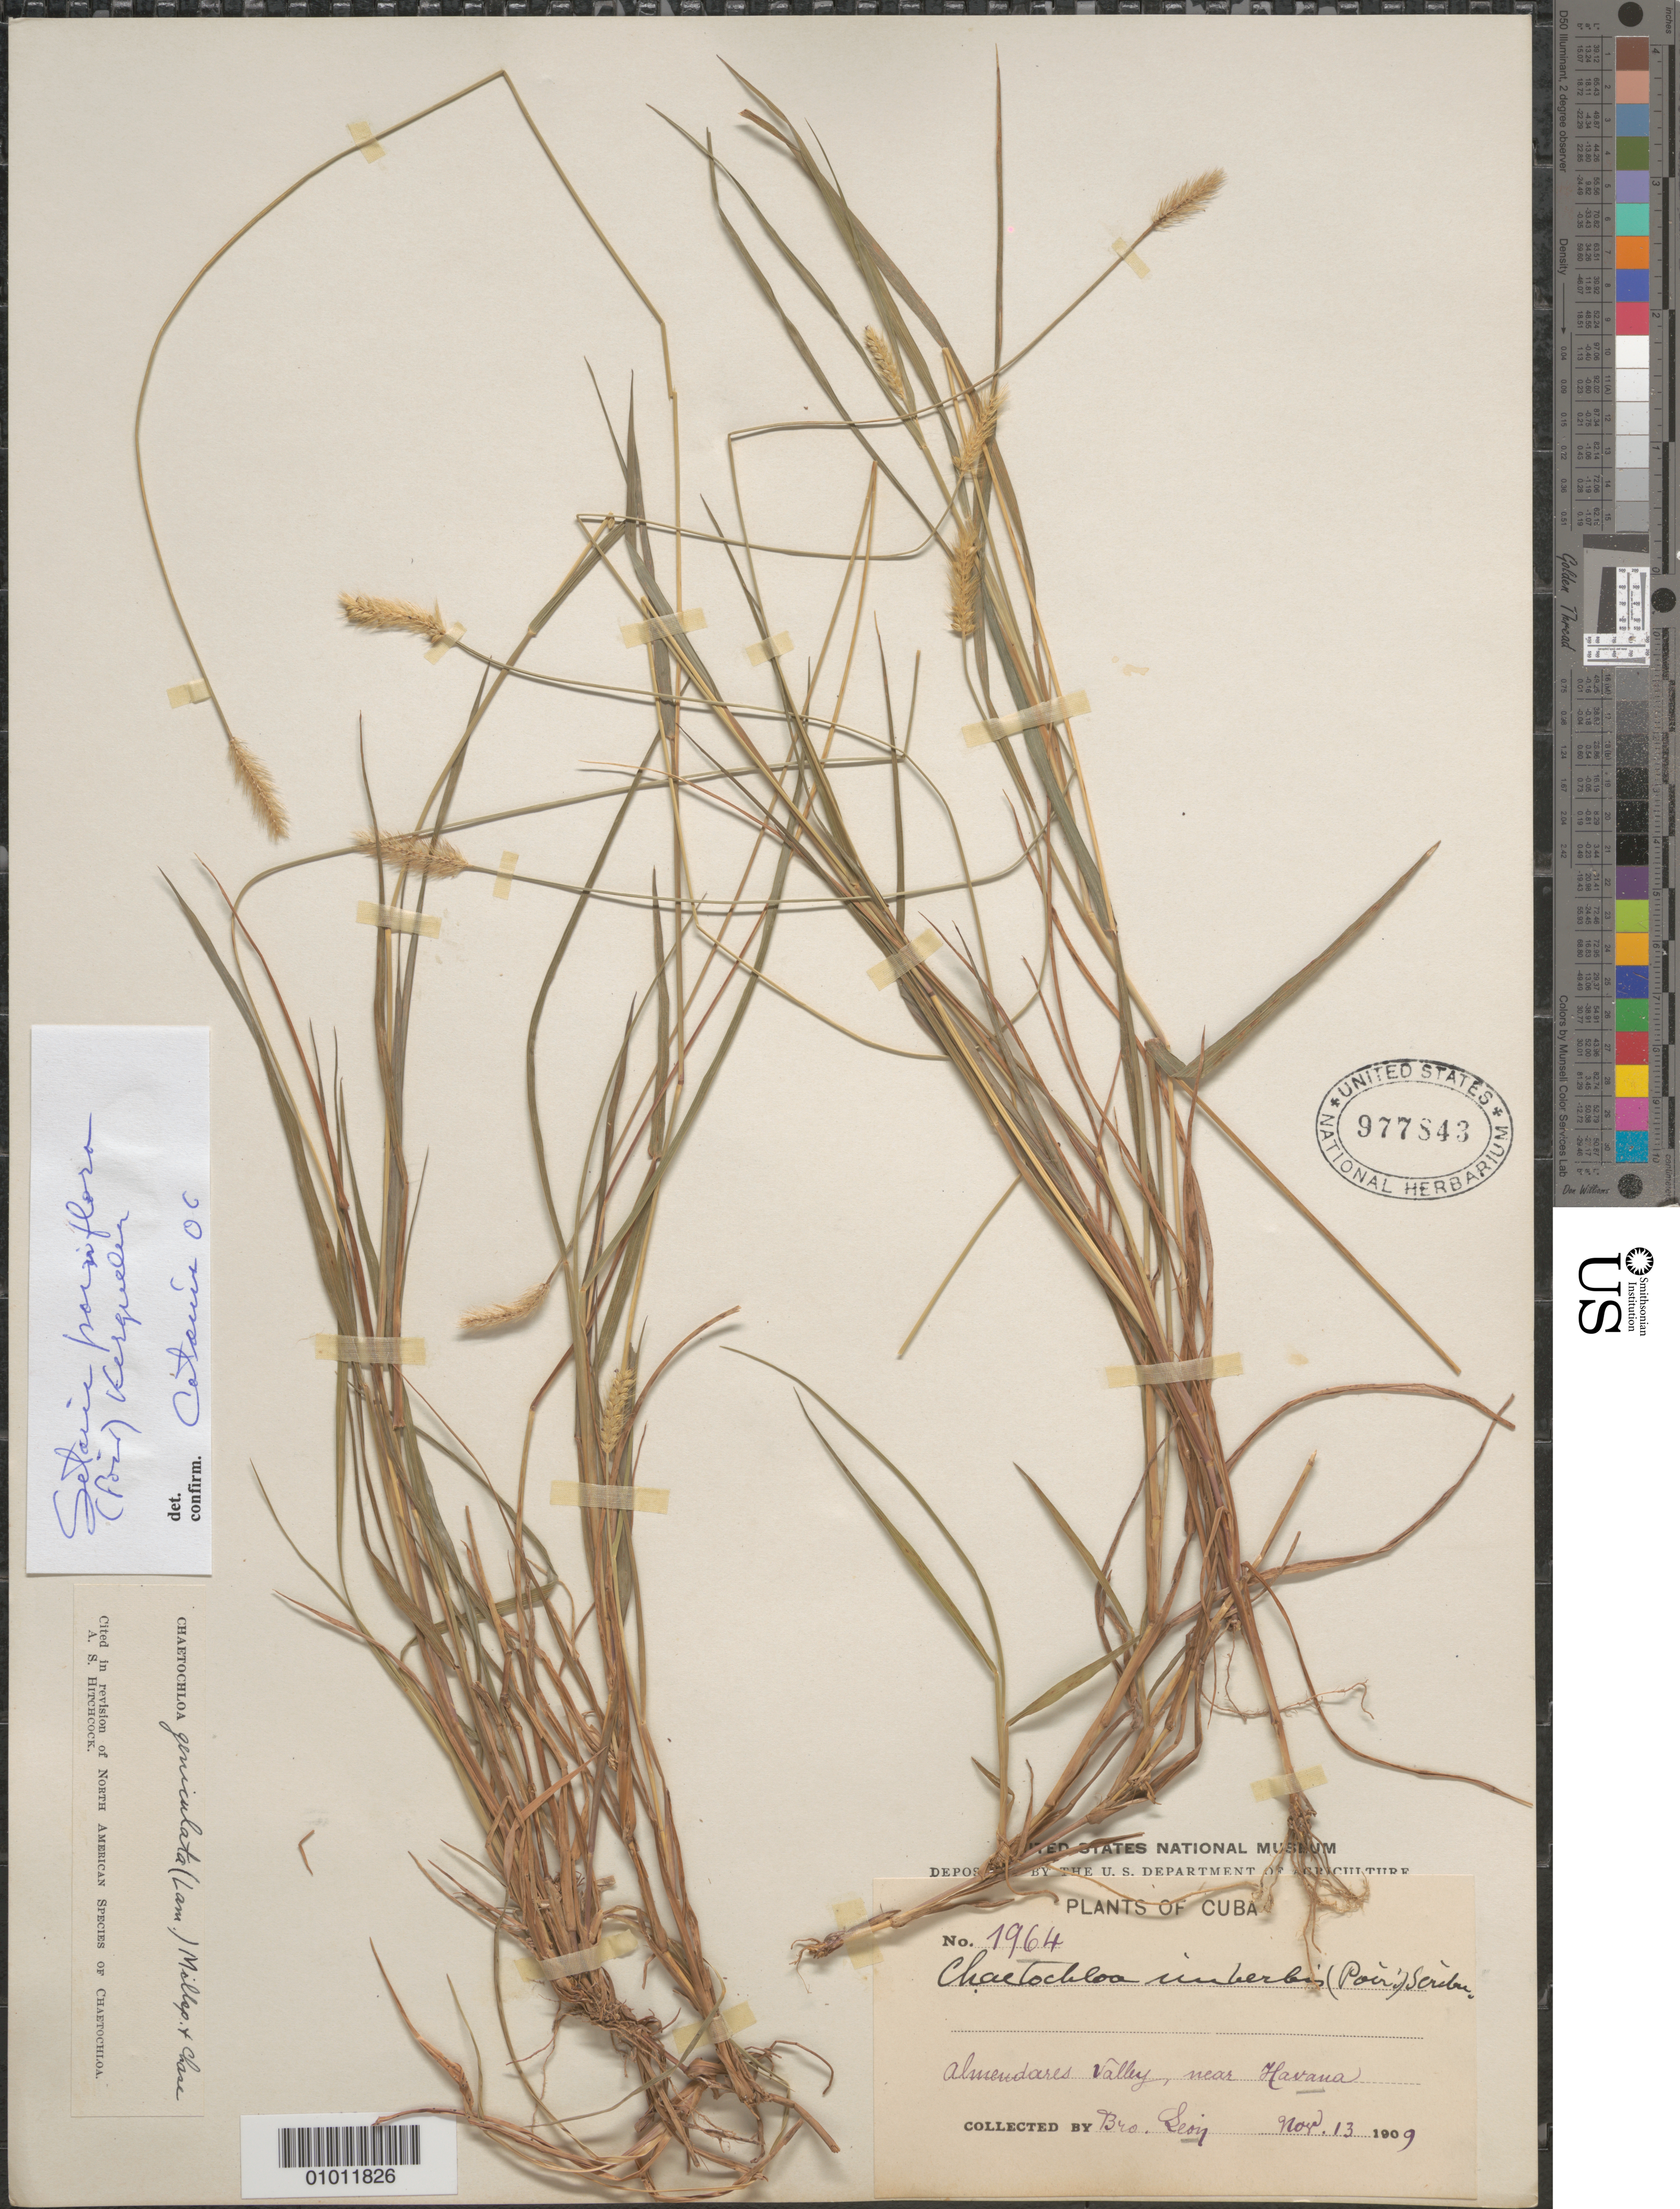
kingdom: Plantae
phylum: Tracheophyta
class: Liliopsida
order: Poales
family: Poaceae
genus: Setaria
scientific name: Setaria parviflora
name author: (Poir.) Kerguélen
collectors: Bro. León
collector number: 1964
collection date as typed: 13 Nov 1909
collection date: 1909-11-13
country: Cuba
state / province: La Habana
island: Cuba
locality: Almendares Valley, near Havana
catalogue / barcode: US 977843